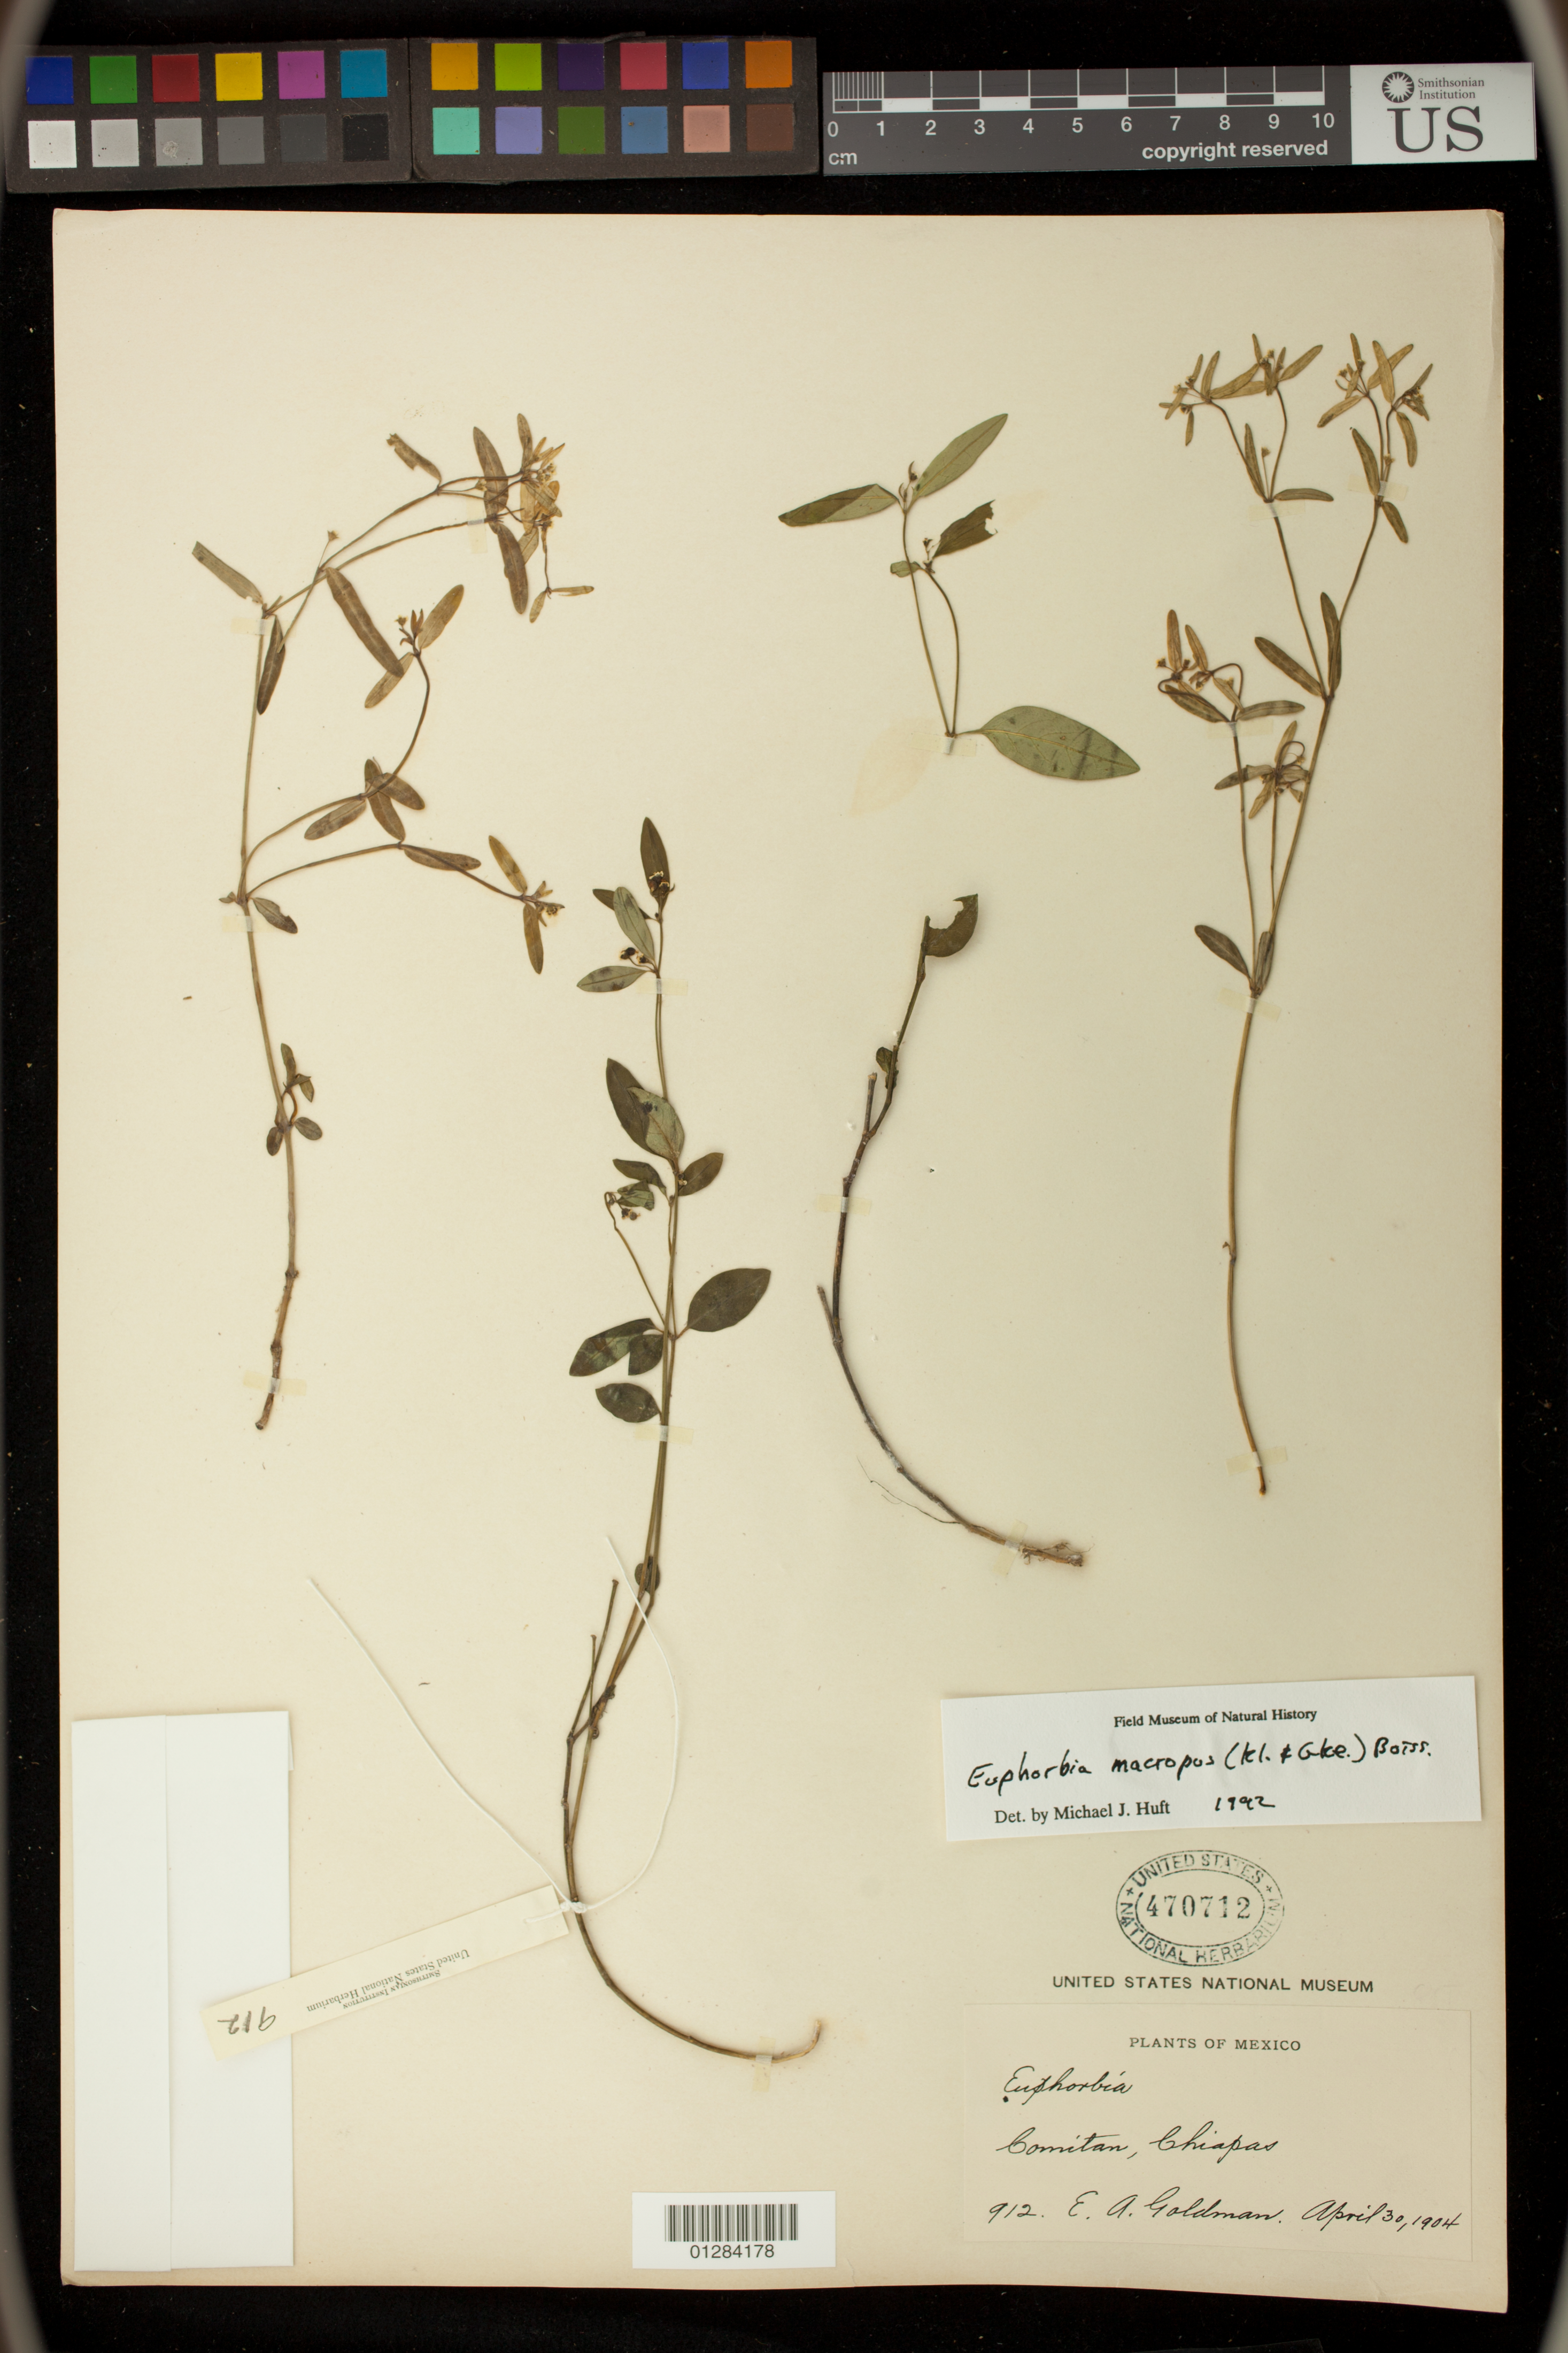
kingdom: Plantae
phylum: Tracheophyta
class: Magnoliopsida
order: Malpighiales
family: Euphorbiaceae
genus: Euphorbia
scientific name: Euphorbia macropus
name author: (Klotzsch & Garcke) Boiss.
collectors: E. A. Goldman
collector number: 912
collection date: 1904-04-30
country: Mexico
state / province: Chiapas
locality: Comitan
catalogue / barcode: US 470712